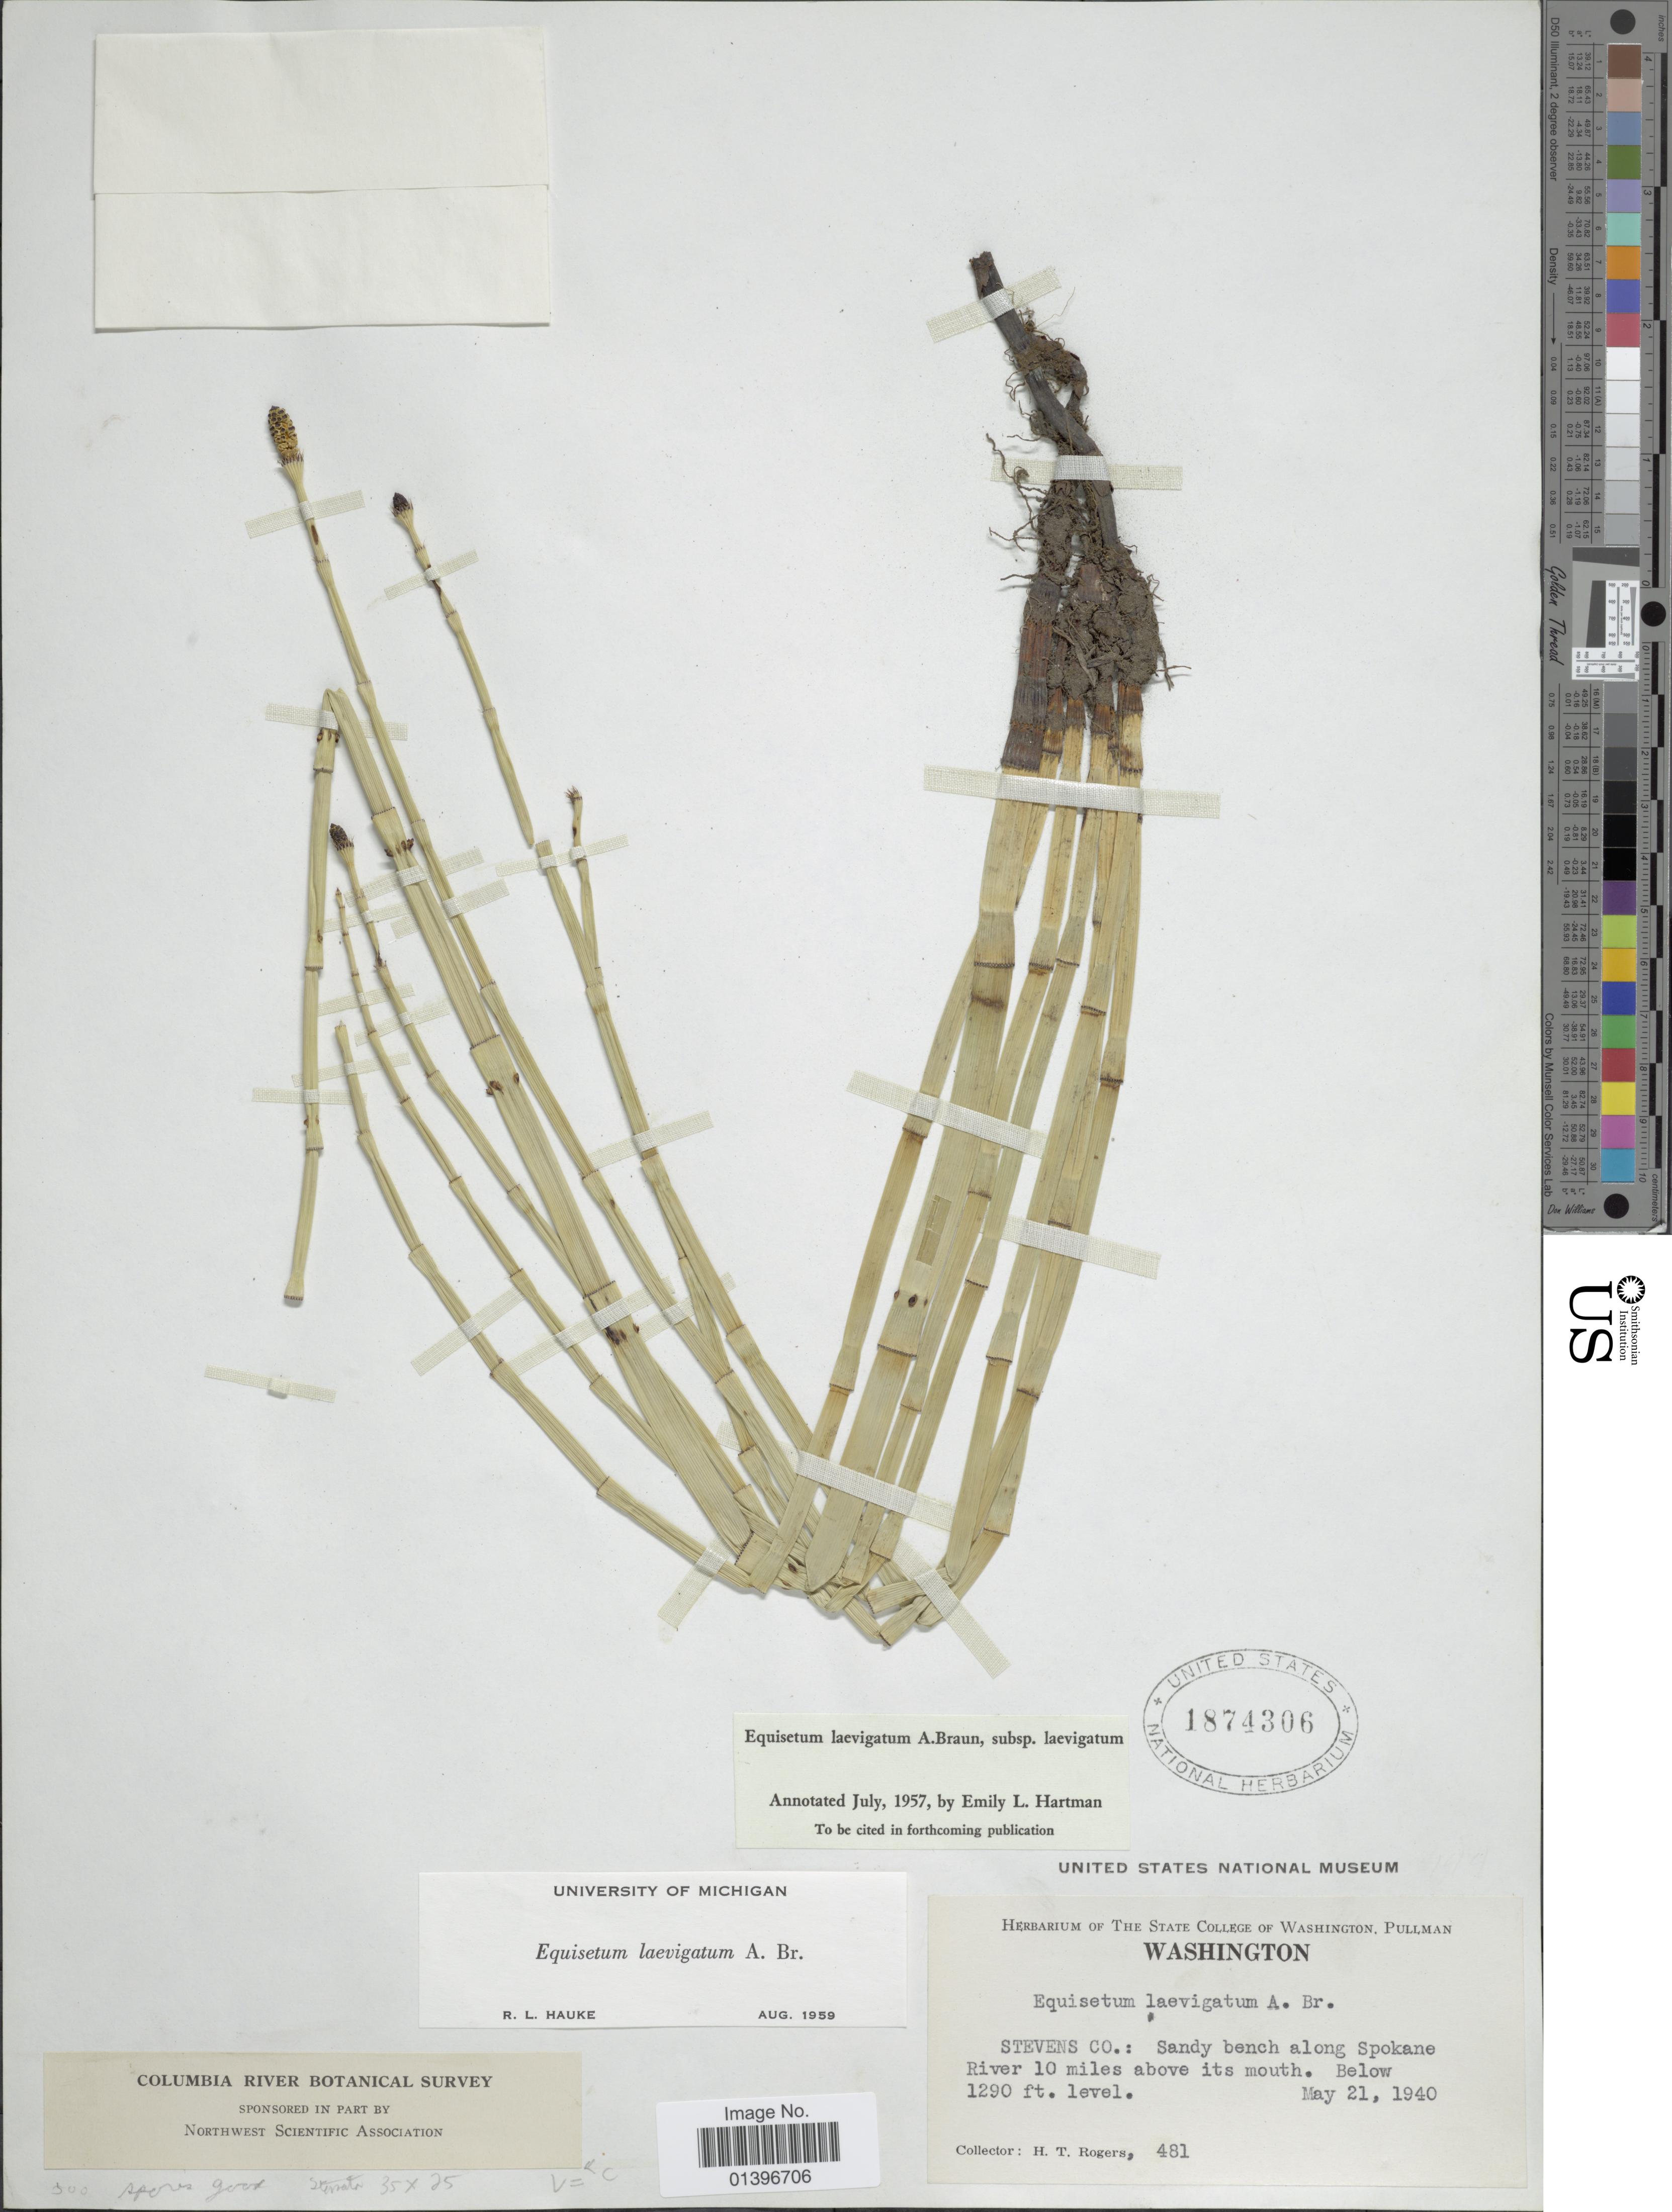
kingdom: Plantae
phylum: Tracheophyta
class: Polypodiopsida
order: Equisetales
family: Equisetaceae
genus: Equisetum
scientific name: Equisetum laevigatum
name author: A. Braun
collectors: H. Rogers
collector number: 481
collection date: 1940-05-21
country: United States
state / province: Washington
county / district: Spokane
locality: Stevens Co.: Sandy bench along Spokane River 10 miles above its mouth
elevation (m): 393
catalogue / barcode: US 1874306